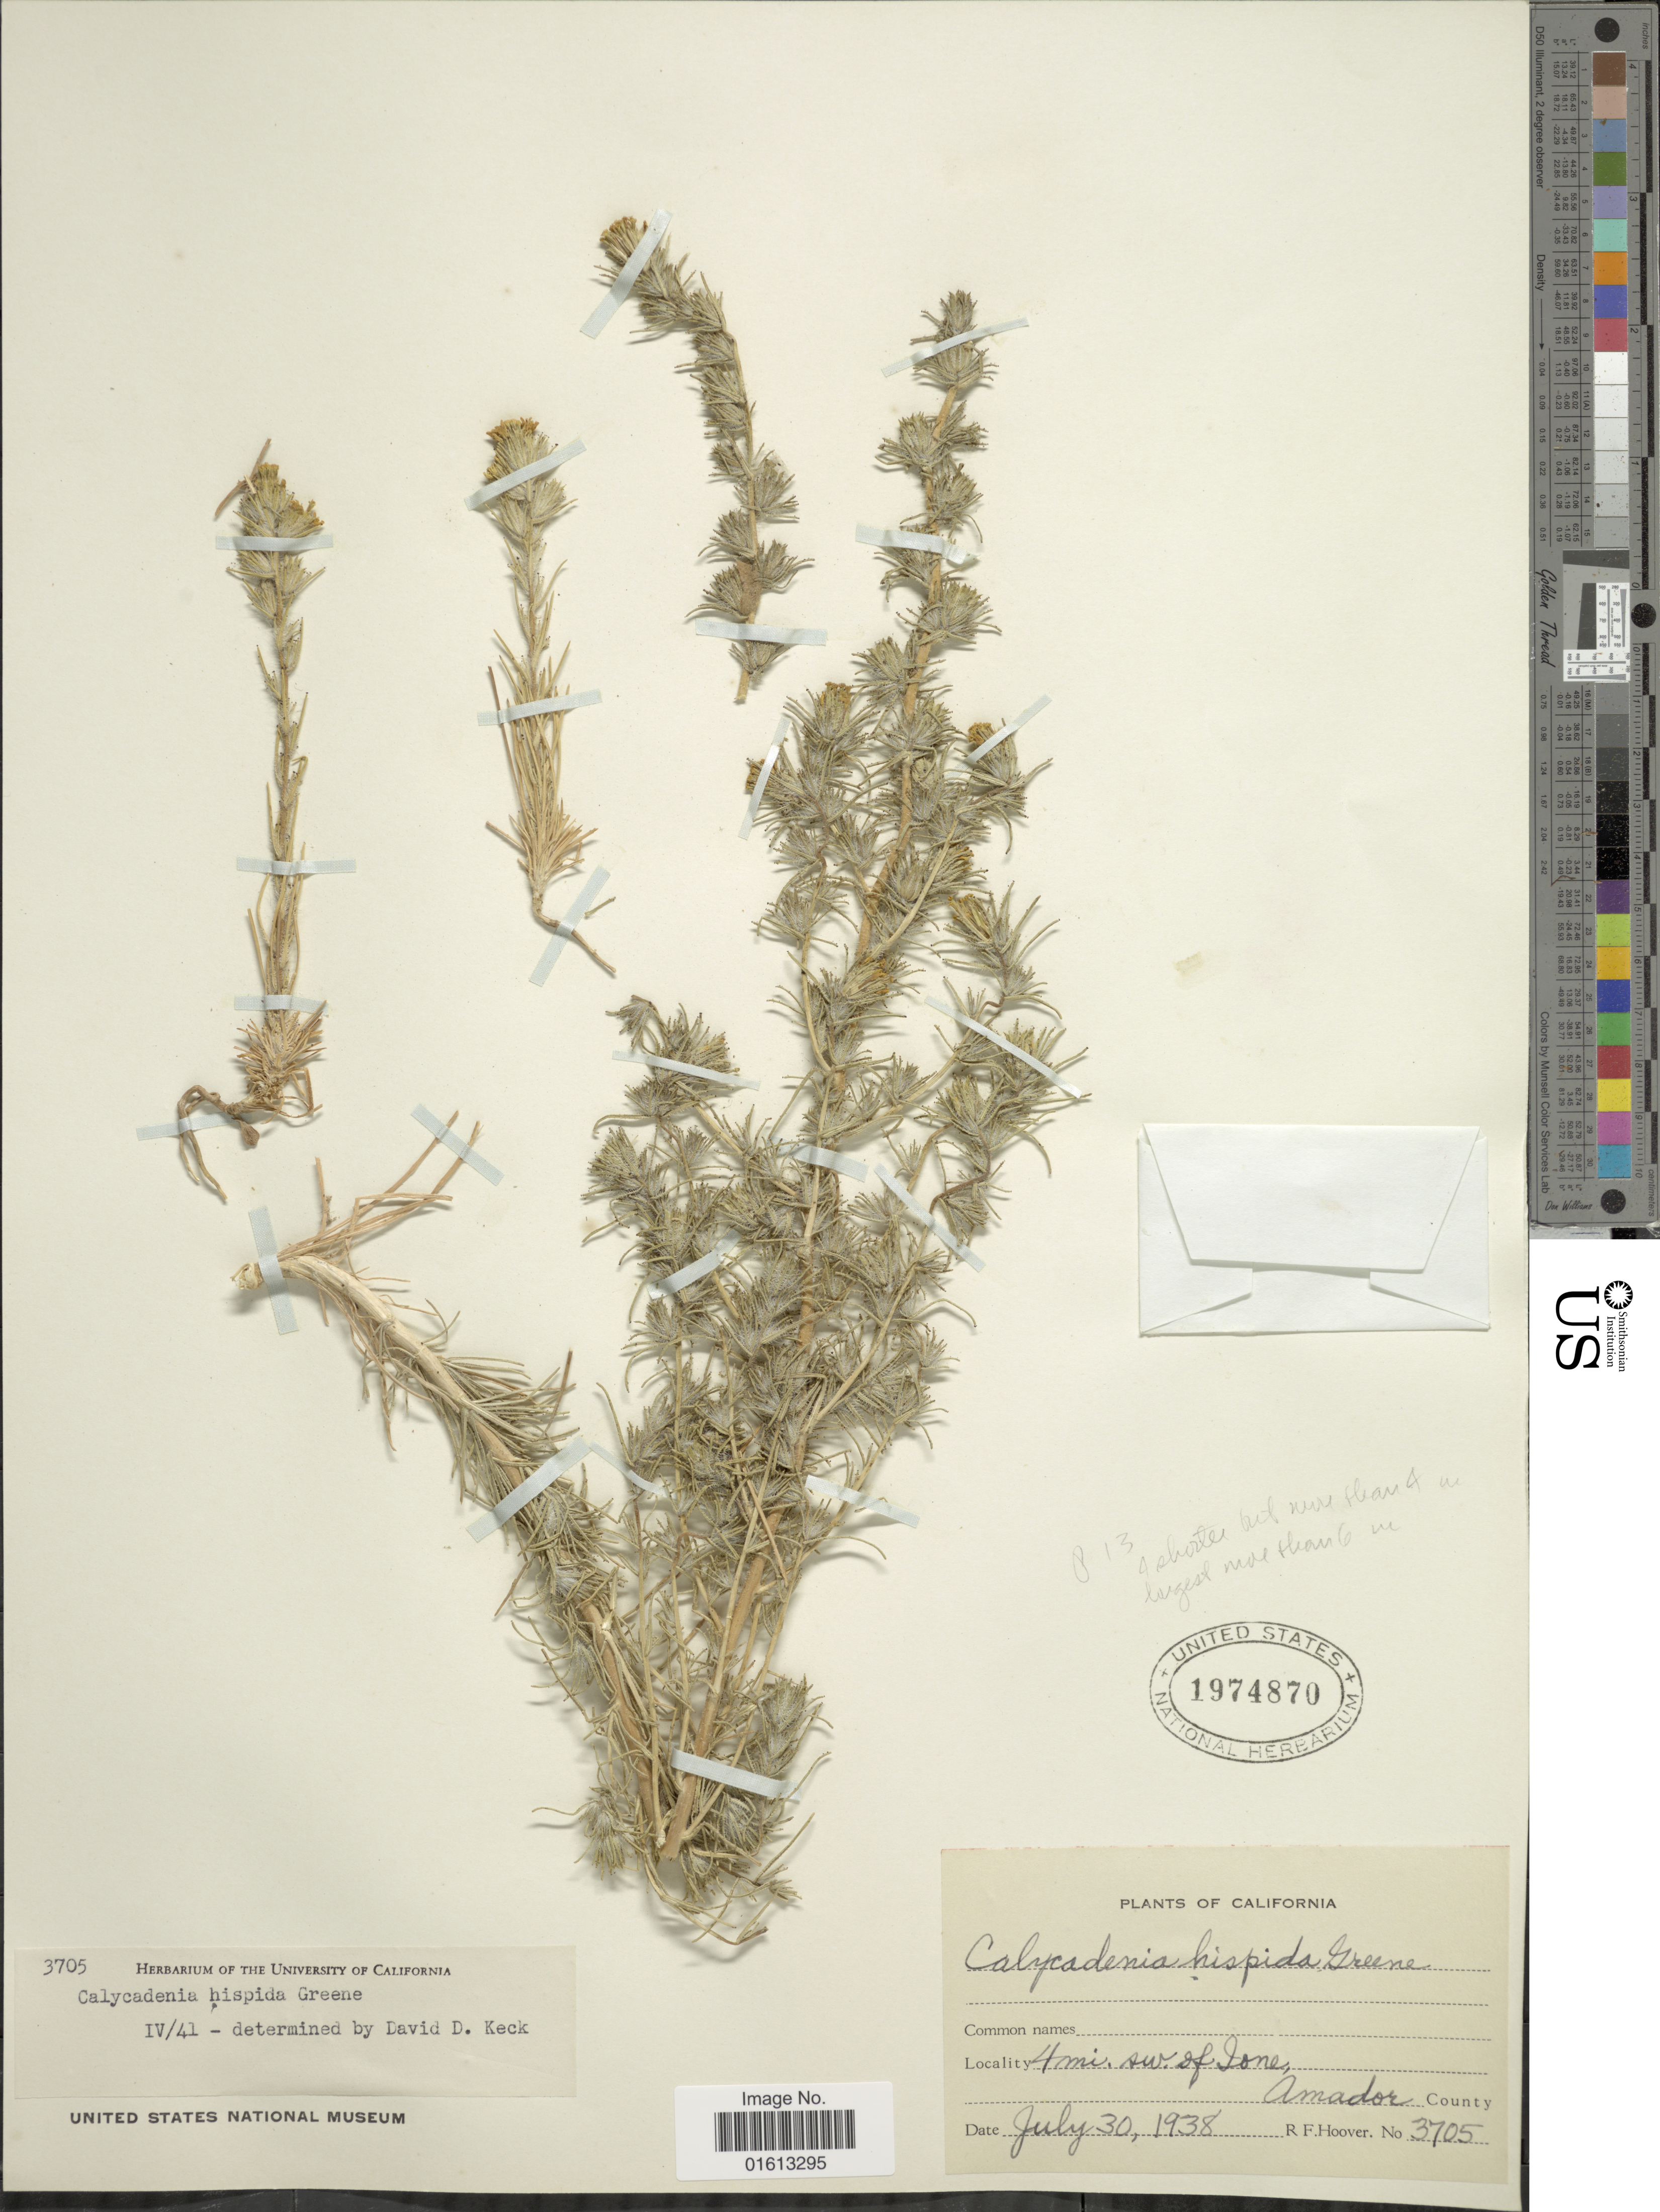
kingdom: Plantae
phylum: Tracheophyta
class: Magnoliopsida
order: Asterales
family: Asteraceae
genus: Calycadenia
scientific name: Calycadenia hispida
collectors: R. F. Hoover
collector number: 3705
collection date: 1938-07-30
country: United States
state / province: California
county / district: Amador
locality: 4 mi. sw. of Jone, Amador County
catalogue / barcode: US 1974870